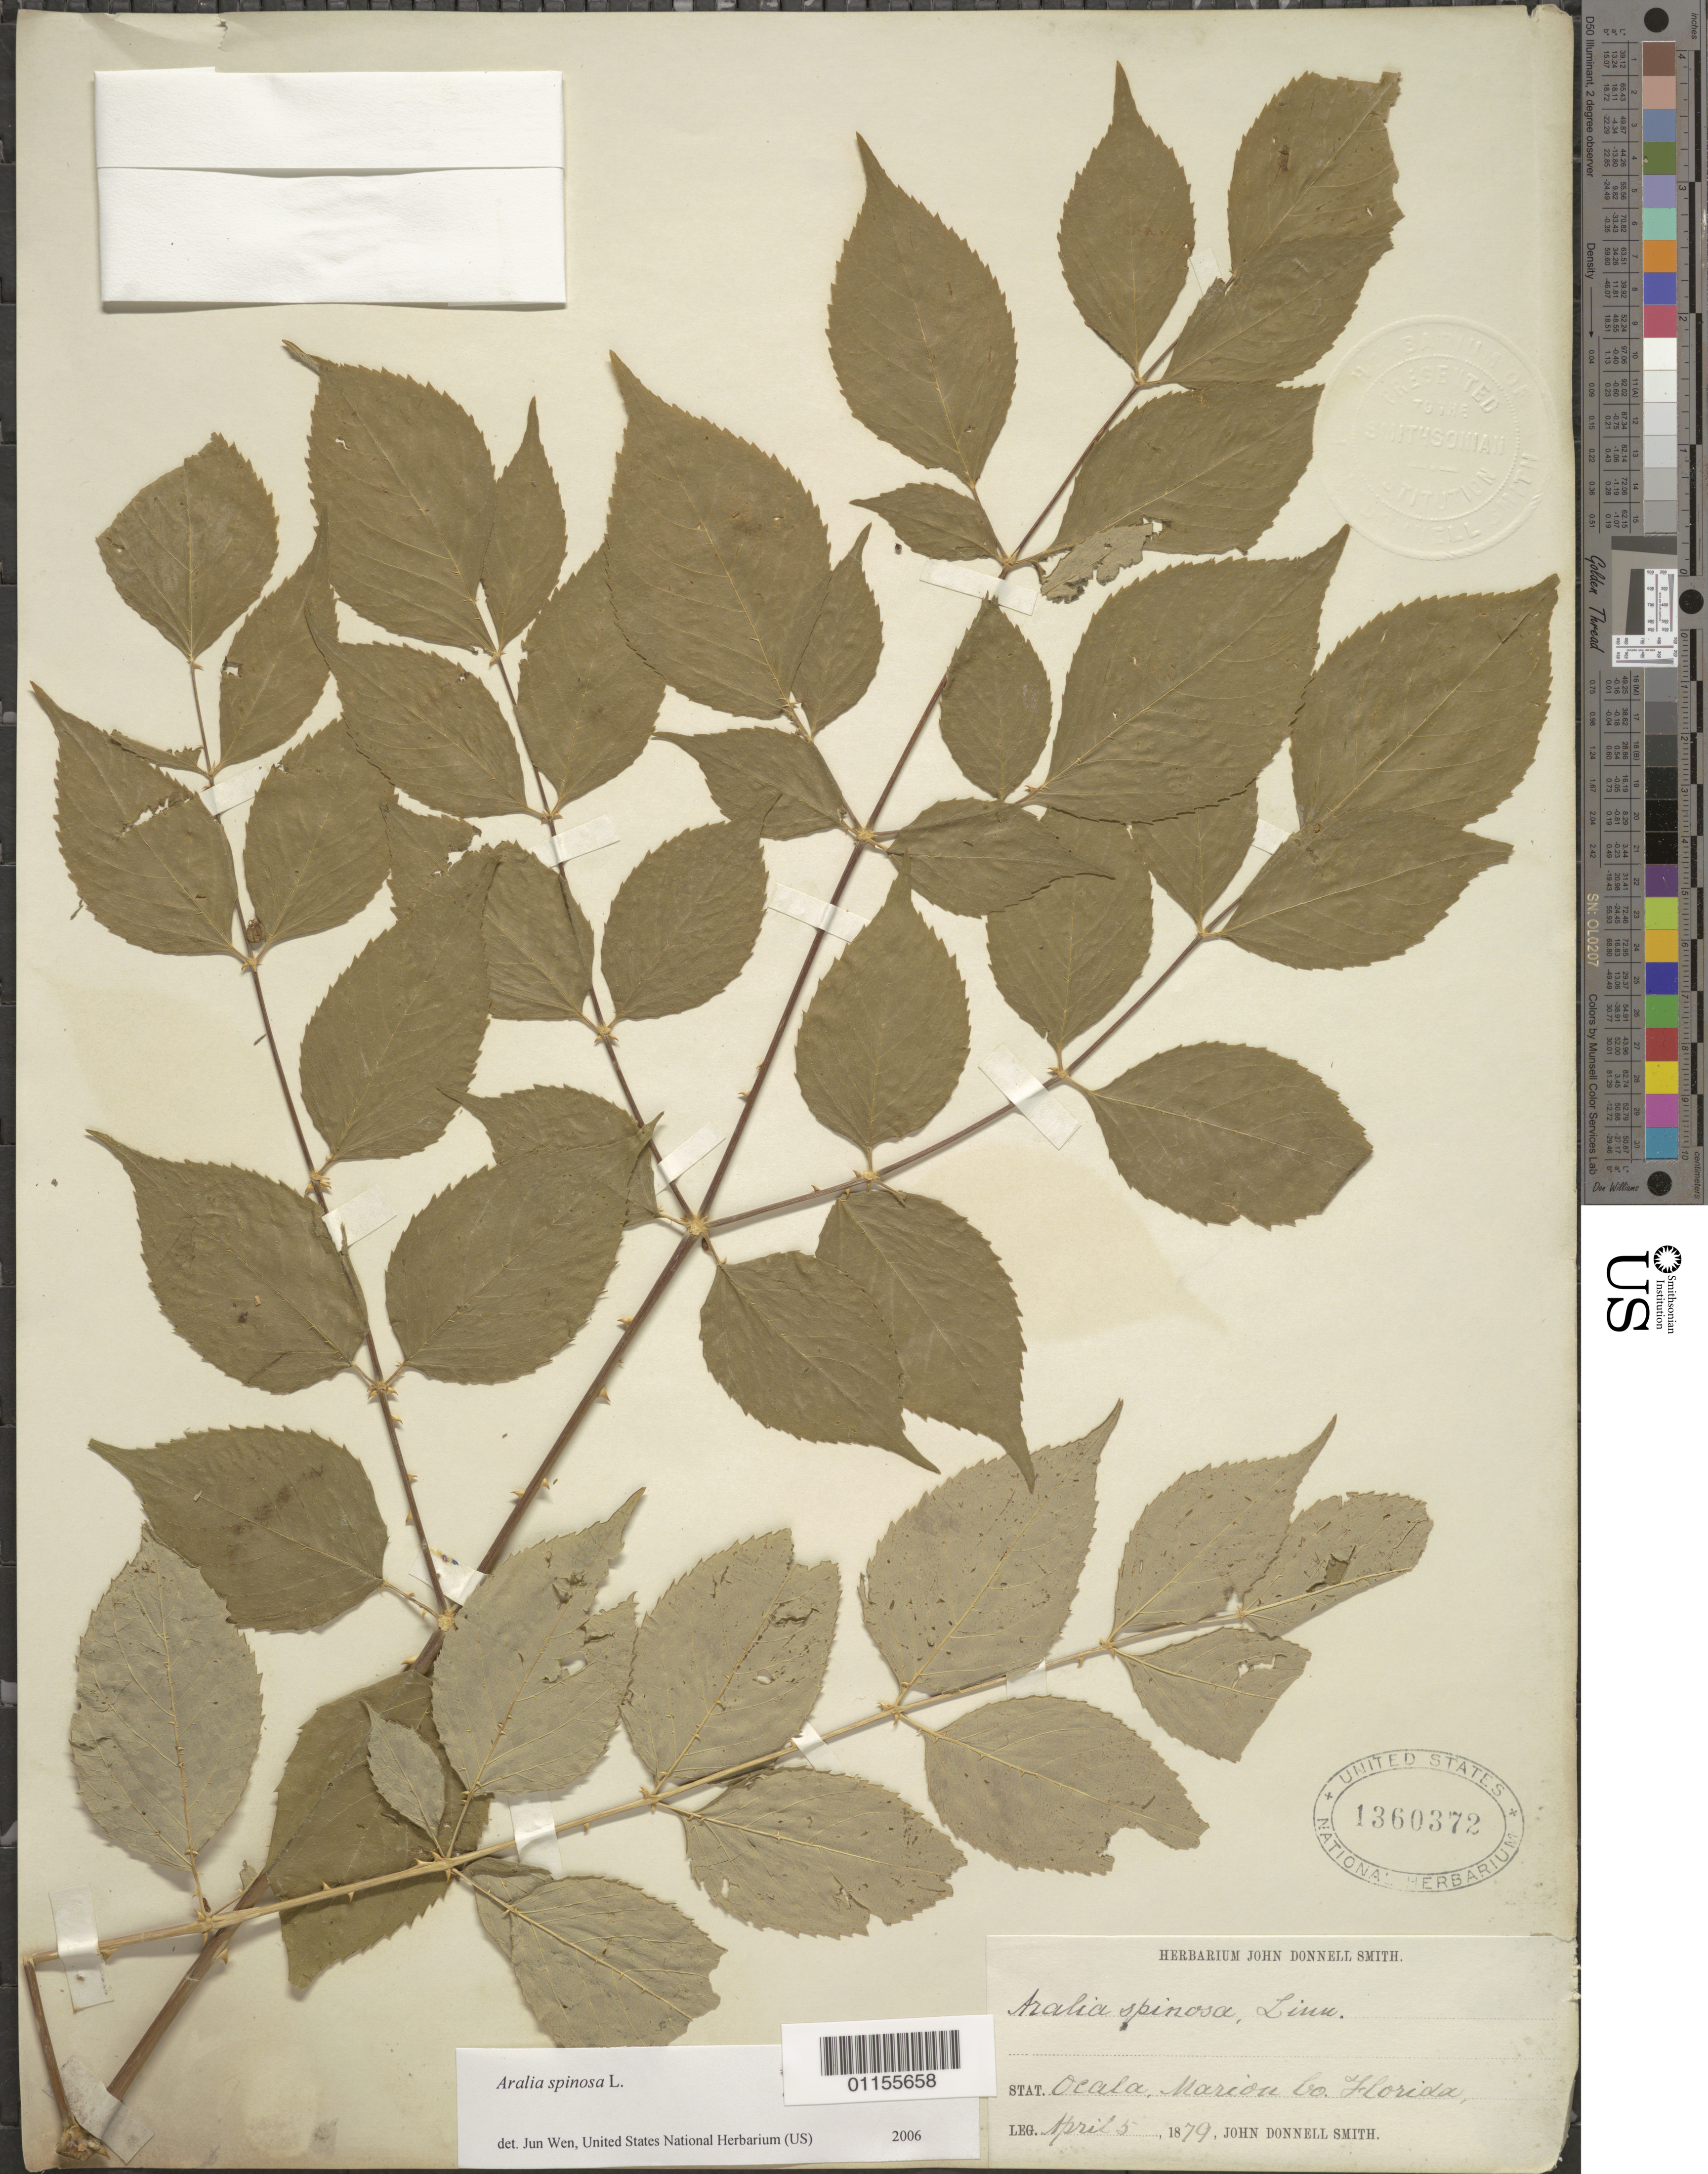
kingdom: Plantae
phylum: Tracheophyta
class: Magnoliopsida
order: Apiales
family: Araliaceae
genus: Aralia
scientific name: Aralia spinosa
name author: L.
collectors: J. Donnell Smith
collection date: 1879-04-05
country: United States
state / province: Florida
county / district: Marion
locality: Ocala.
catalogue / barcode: US 1360372